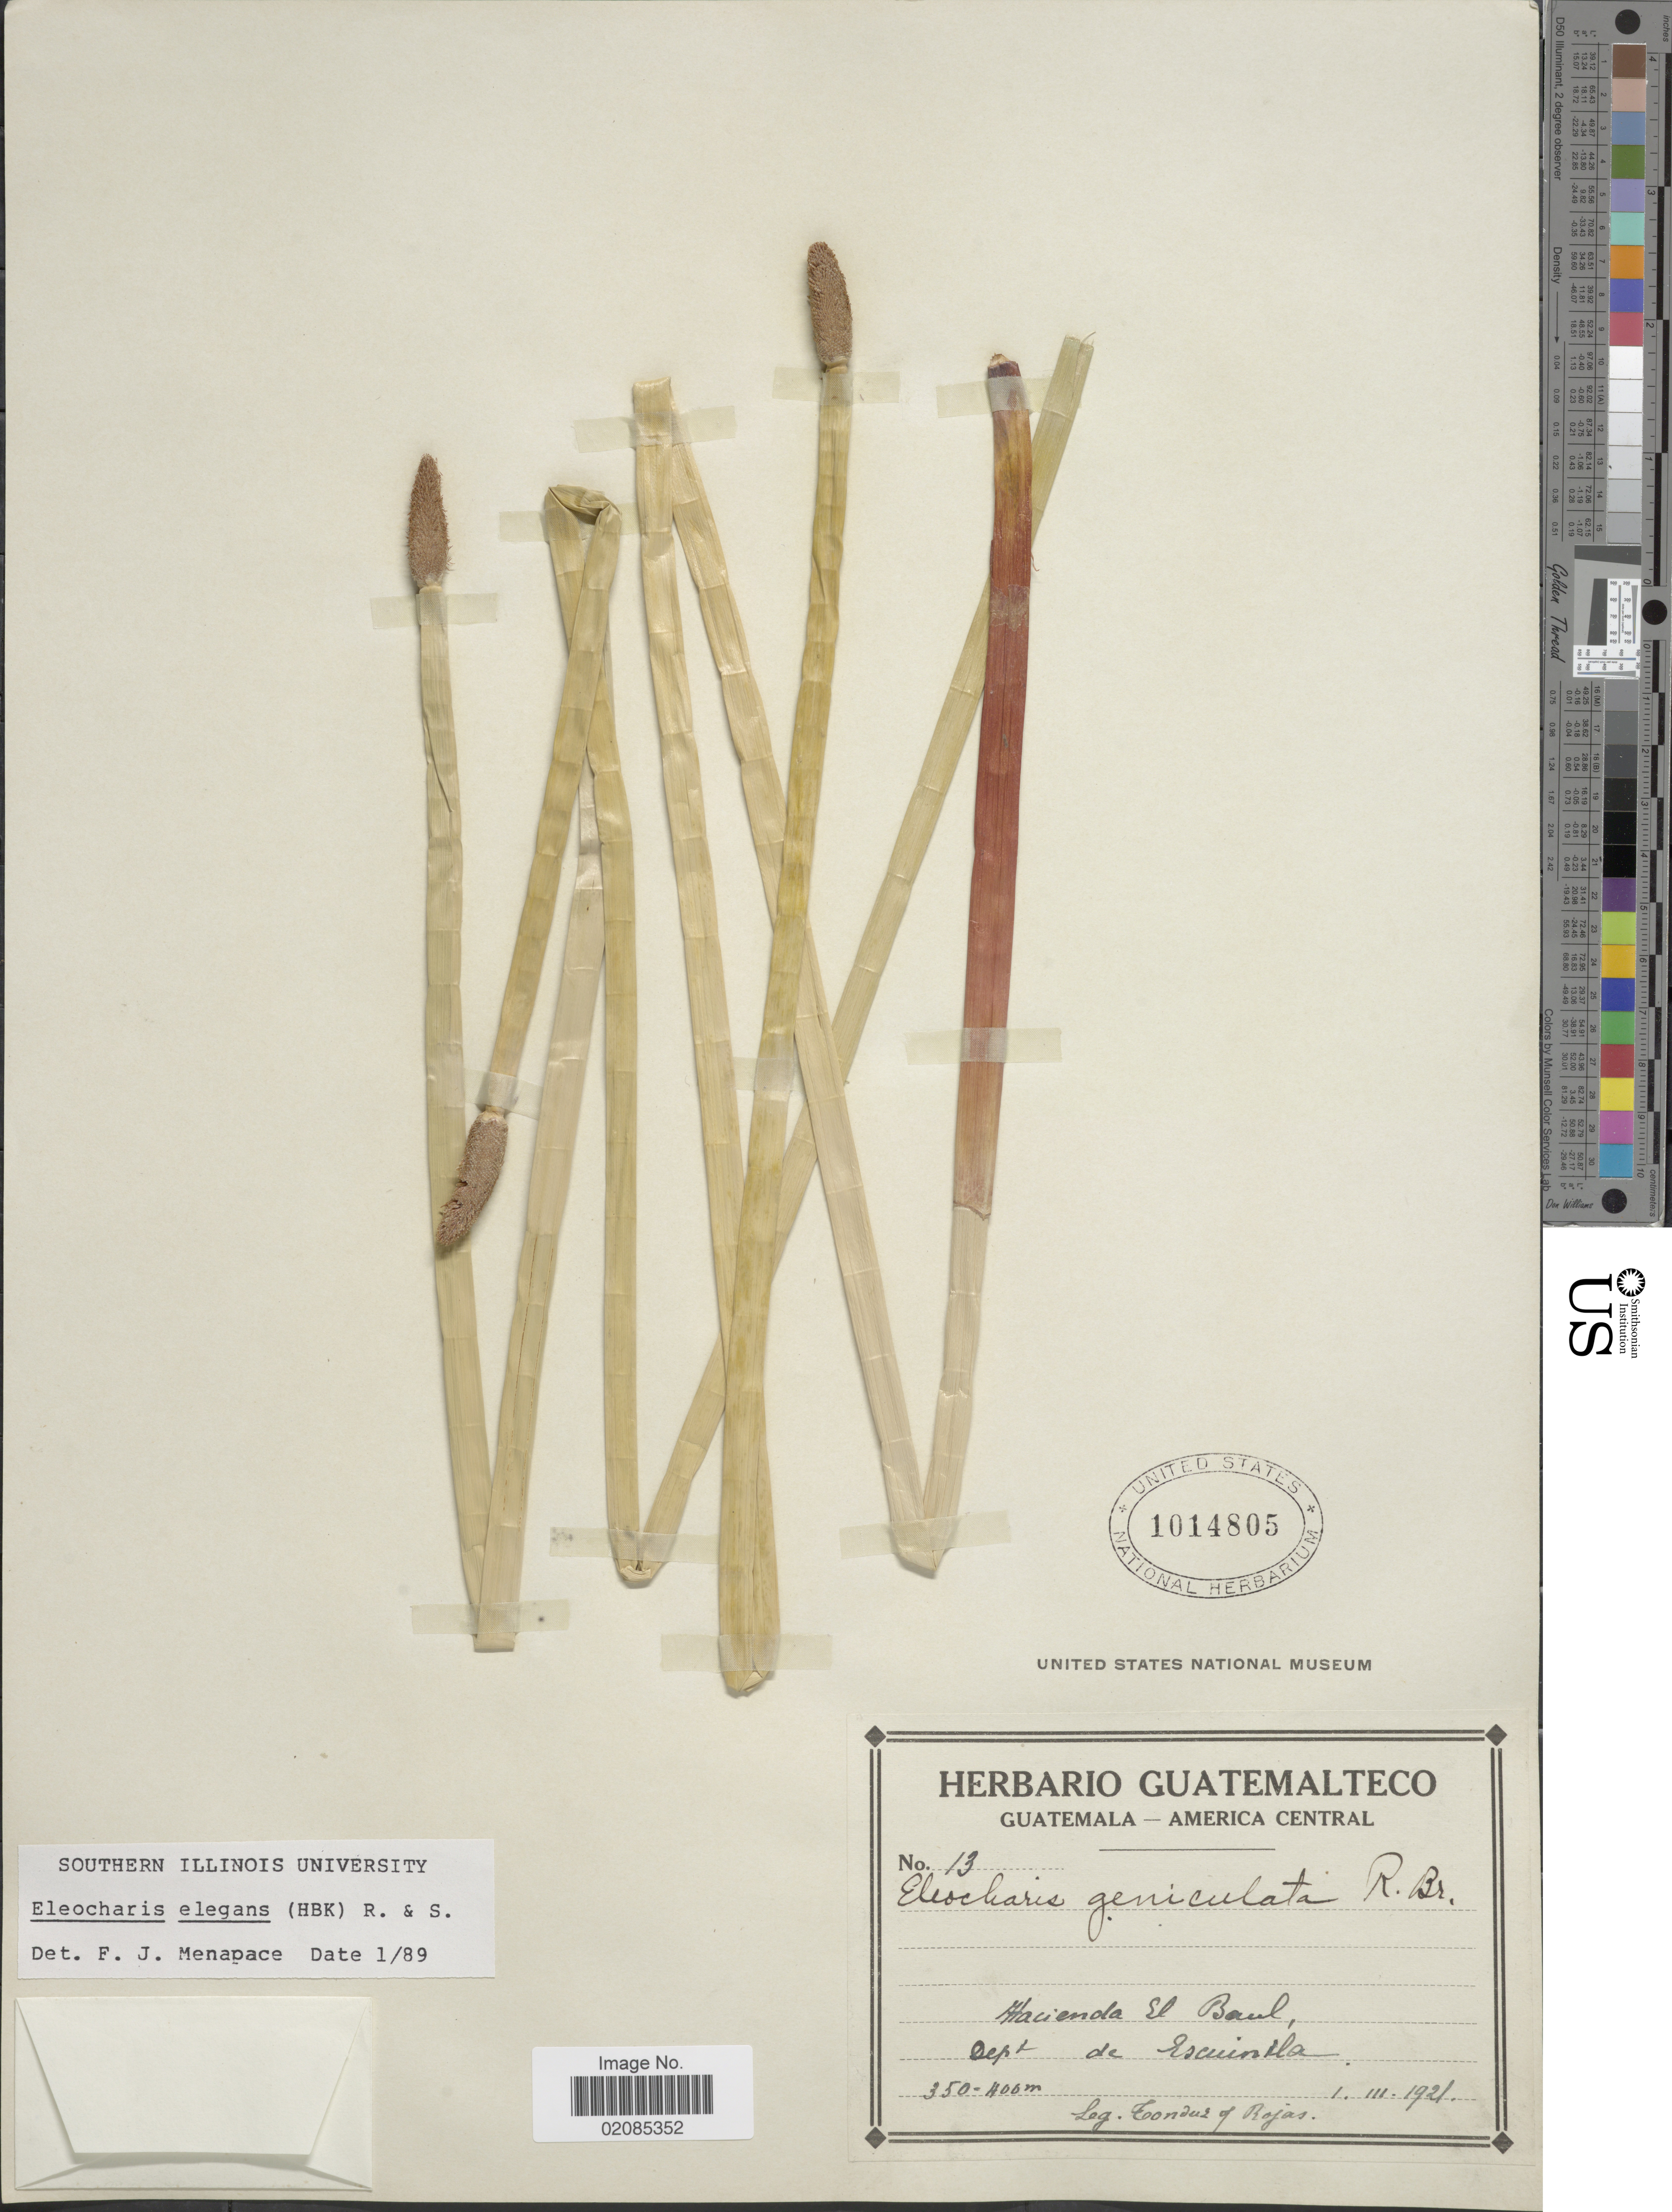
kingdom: Plantae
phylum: Tracheophyta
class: Liliopsida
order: Poales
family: Cyperaceae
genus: Eleocharis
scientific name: Eleocharis elegans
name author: (Kunth) Roem. & Schult.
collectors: A. Tonduz & Rojas, --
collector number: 13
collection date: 1921-03-01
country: Guatemala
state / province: Escuintla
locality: Hacienda El Baul, Dept. de Escuintla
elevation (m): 350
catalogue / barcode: US 1014805